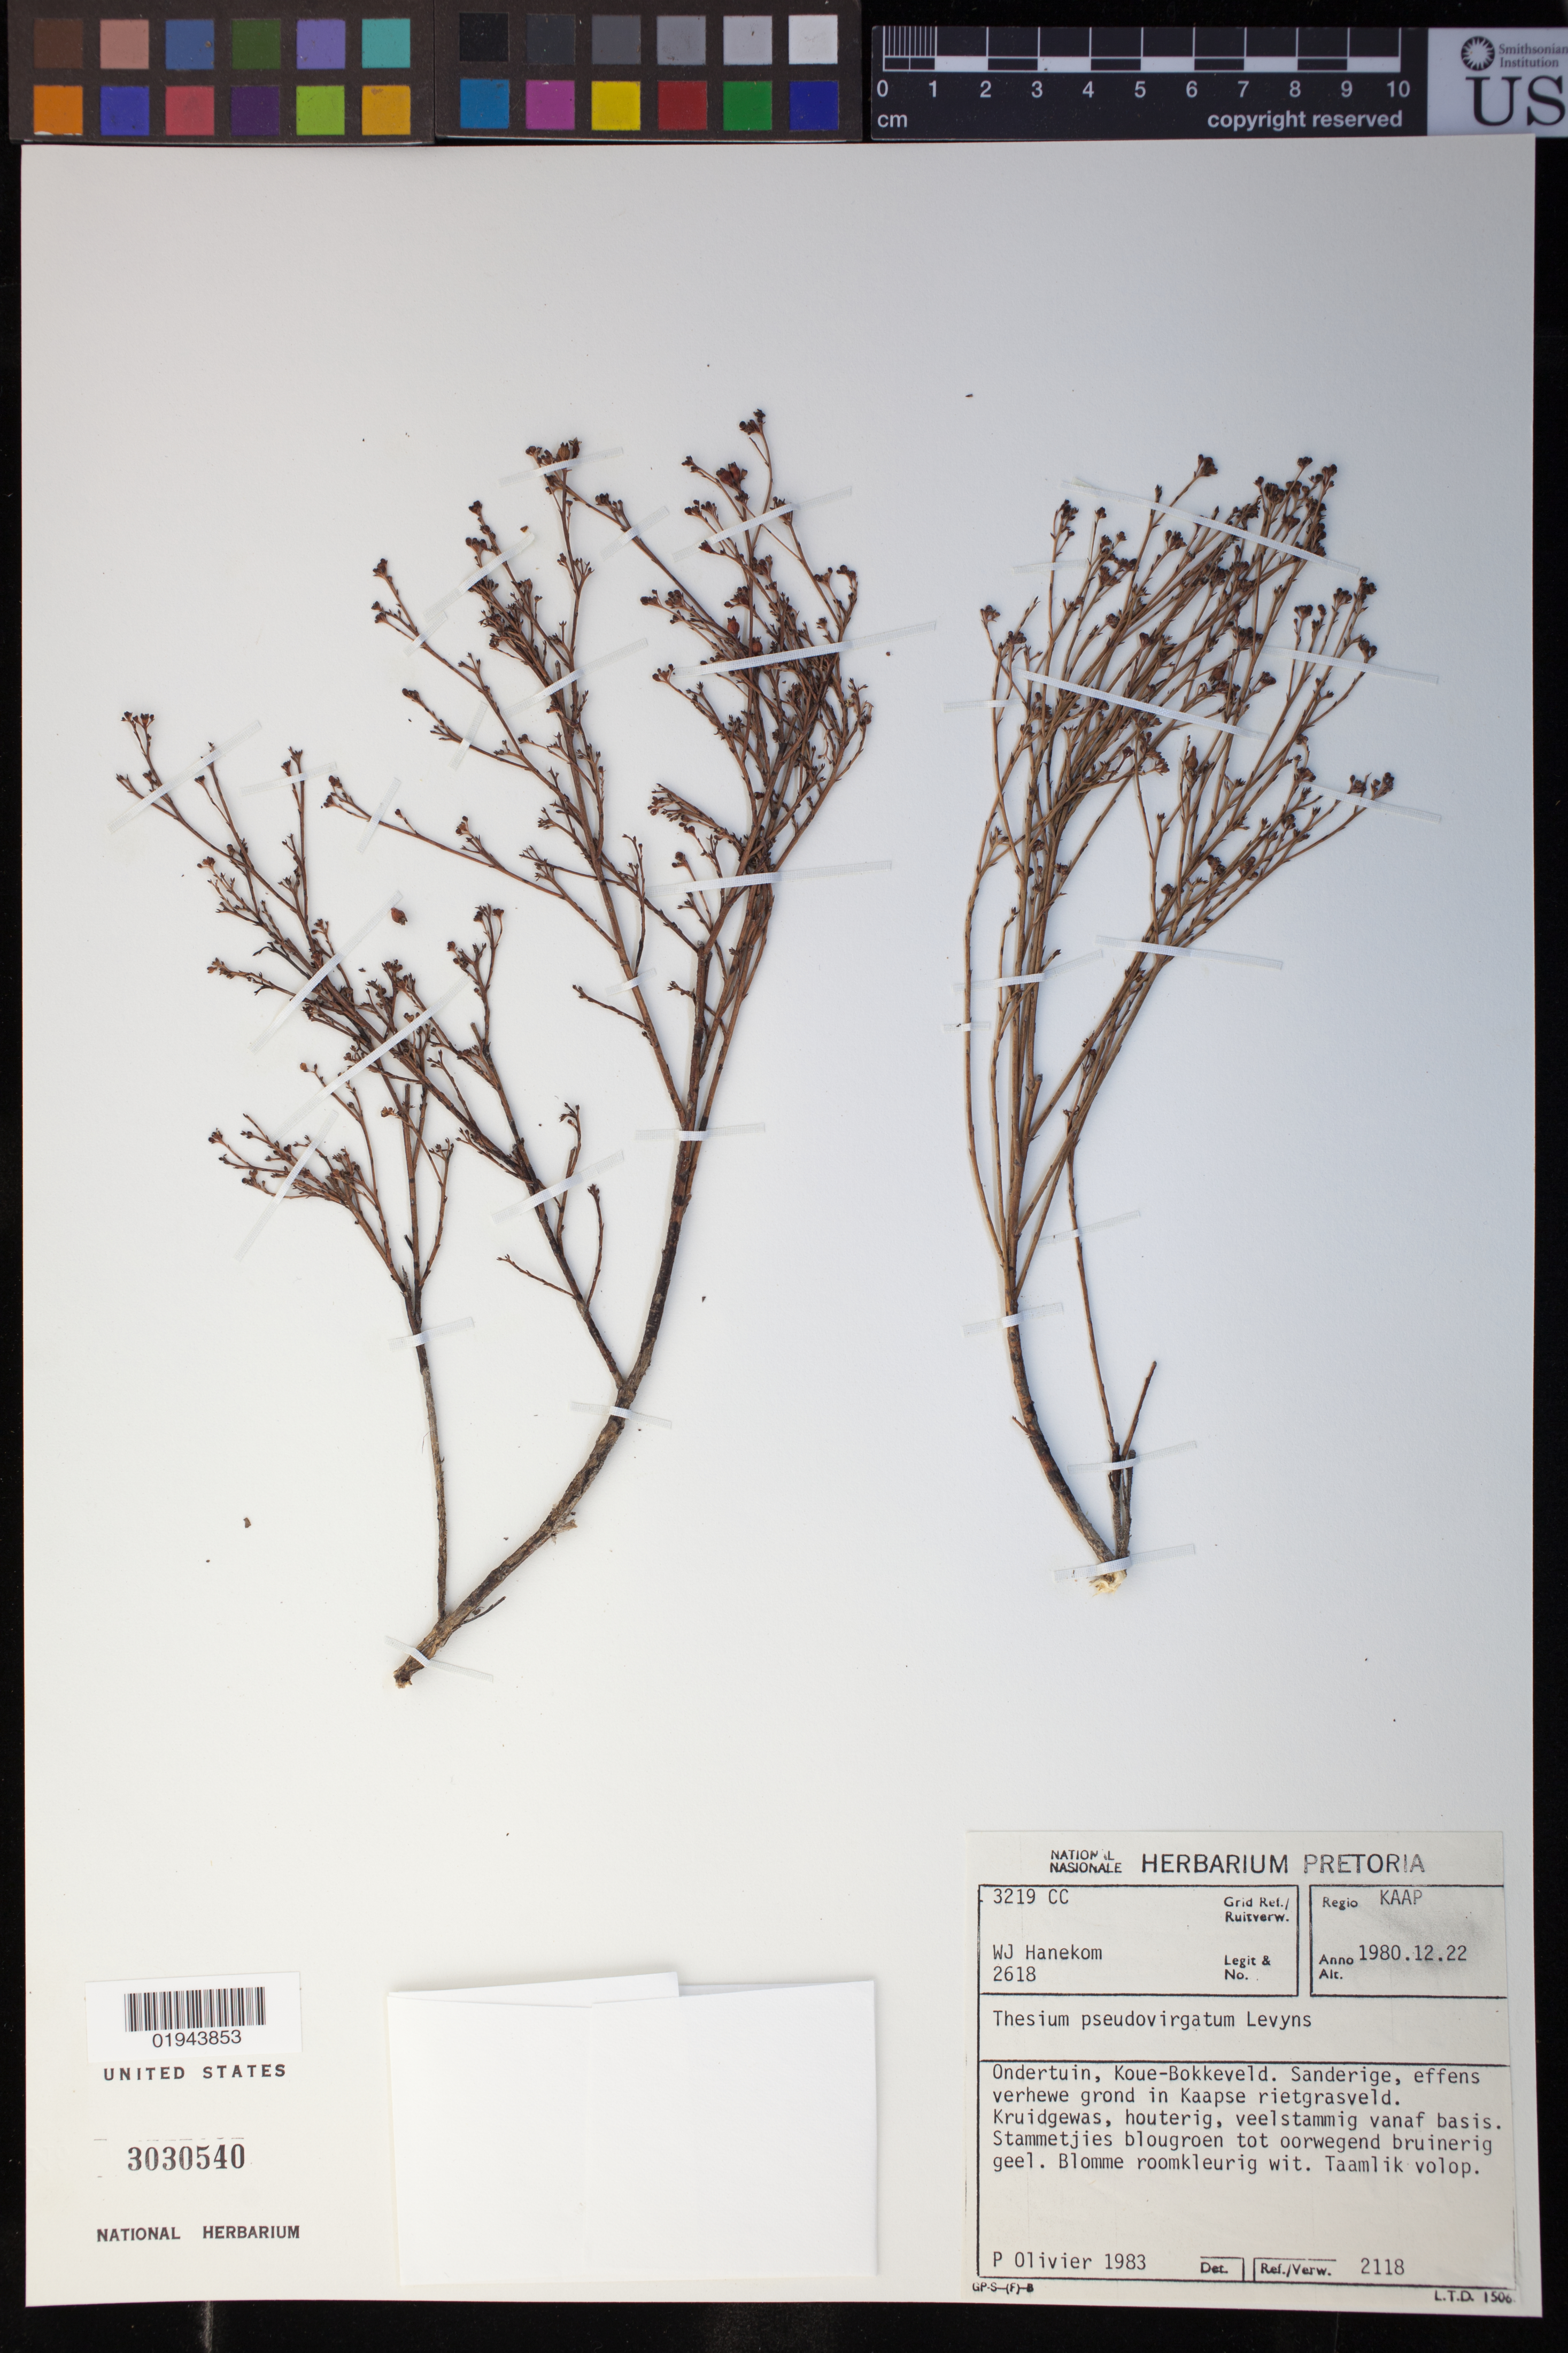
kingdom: Plantae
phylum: Tracheophyta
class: Magnoliopsida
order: Santalales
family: Thesiaceae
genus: Thesium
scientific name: Thesium pseudovirgatum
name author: Levyns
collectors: W. Hanekom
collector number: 2618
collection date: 1980-12-22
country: South Africa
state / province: Western Cape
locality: Ondertuin, Koue-Bokkeveld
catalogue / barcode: US 3030540